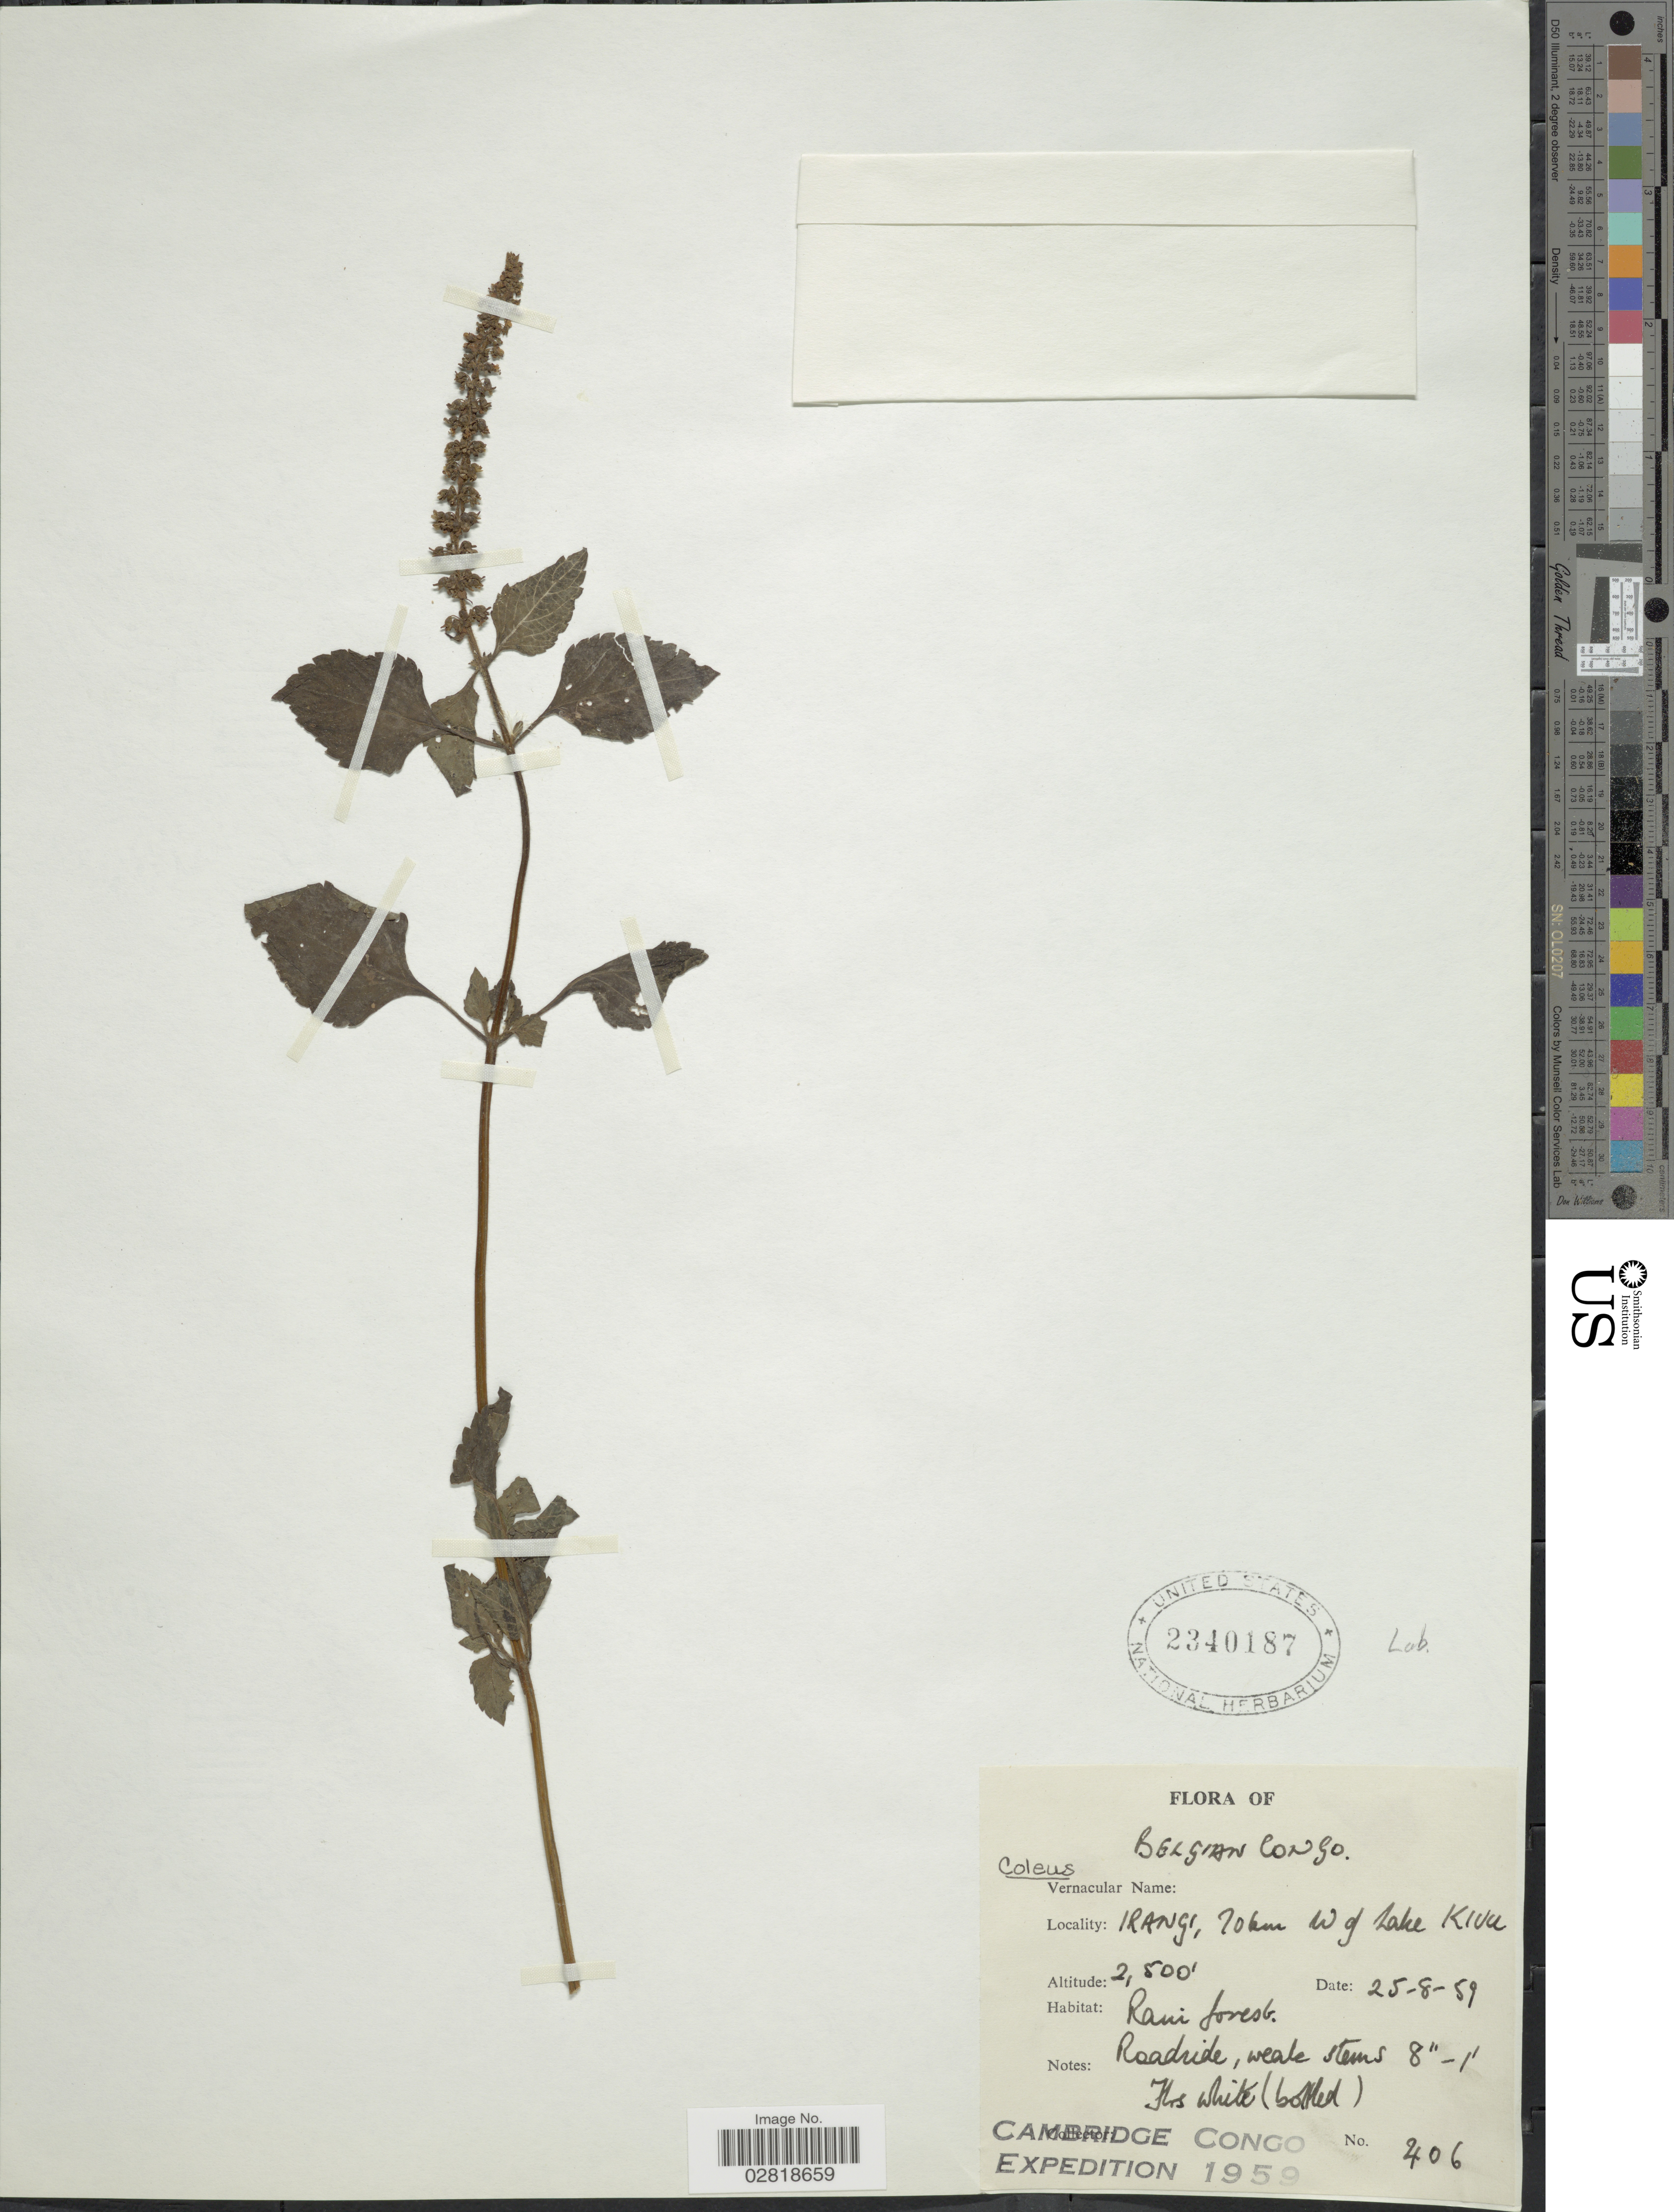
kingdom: Plantae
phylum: Tracheophyta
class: Magnoliopsida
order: Lamiales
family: Lamiaceae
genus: Plectranthus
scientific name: Plectranthus sp.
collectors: Cambridge Congo Expedition 1959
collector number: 406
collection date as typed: Transcribed d/m/y: 25/8/59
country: Congo, Democratic Republic of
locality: Belgian Congo. Irangi, 70km W of Lake Kivu.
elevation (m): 762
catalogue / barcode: US 2340187